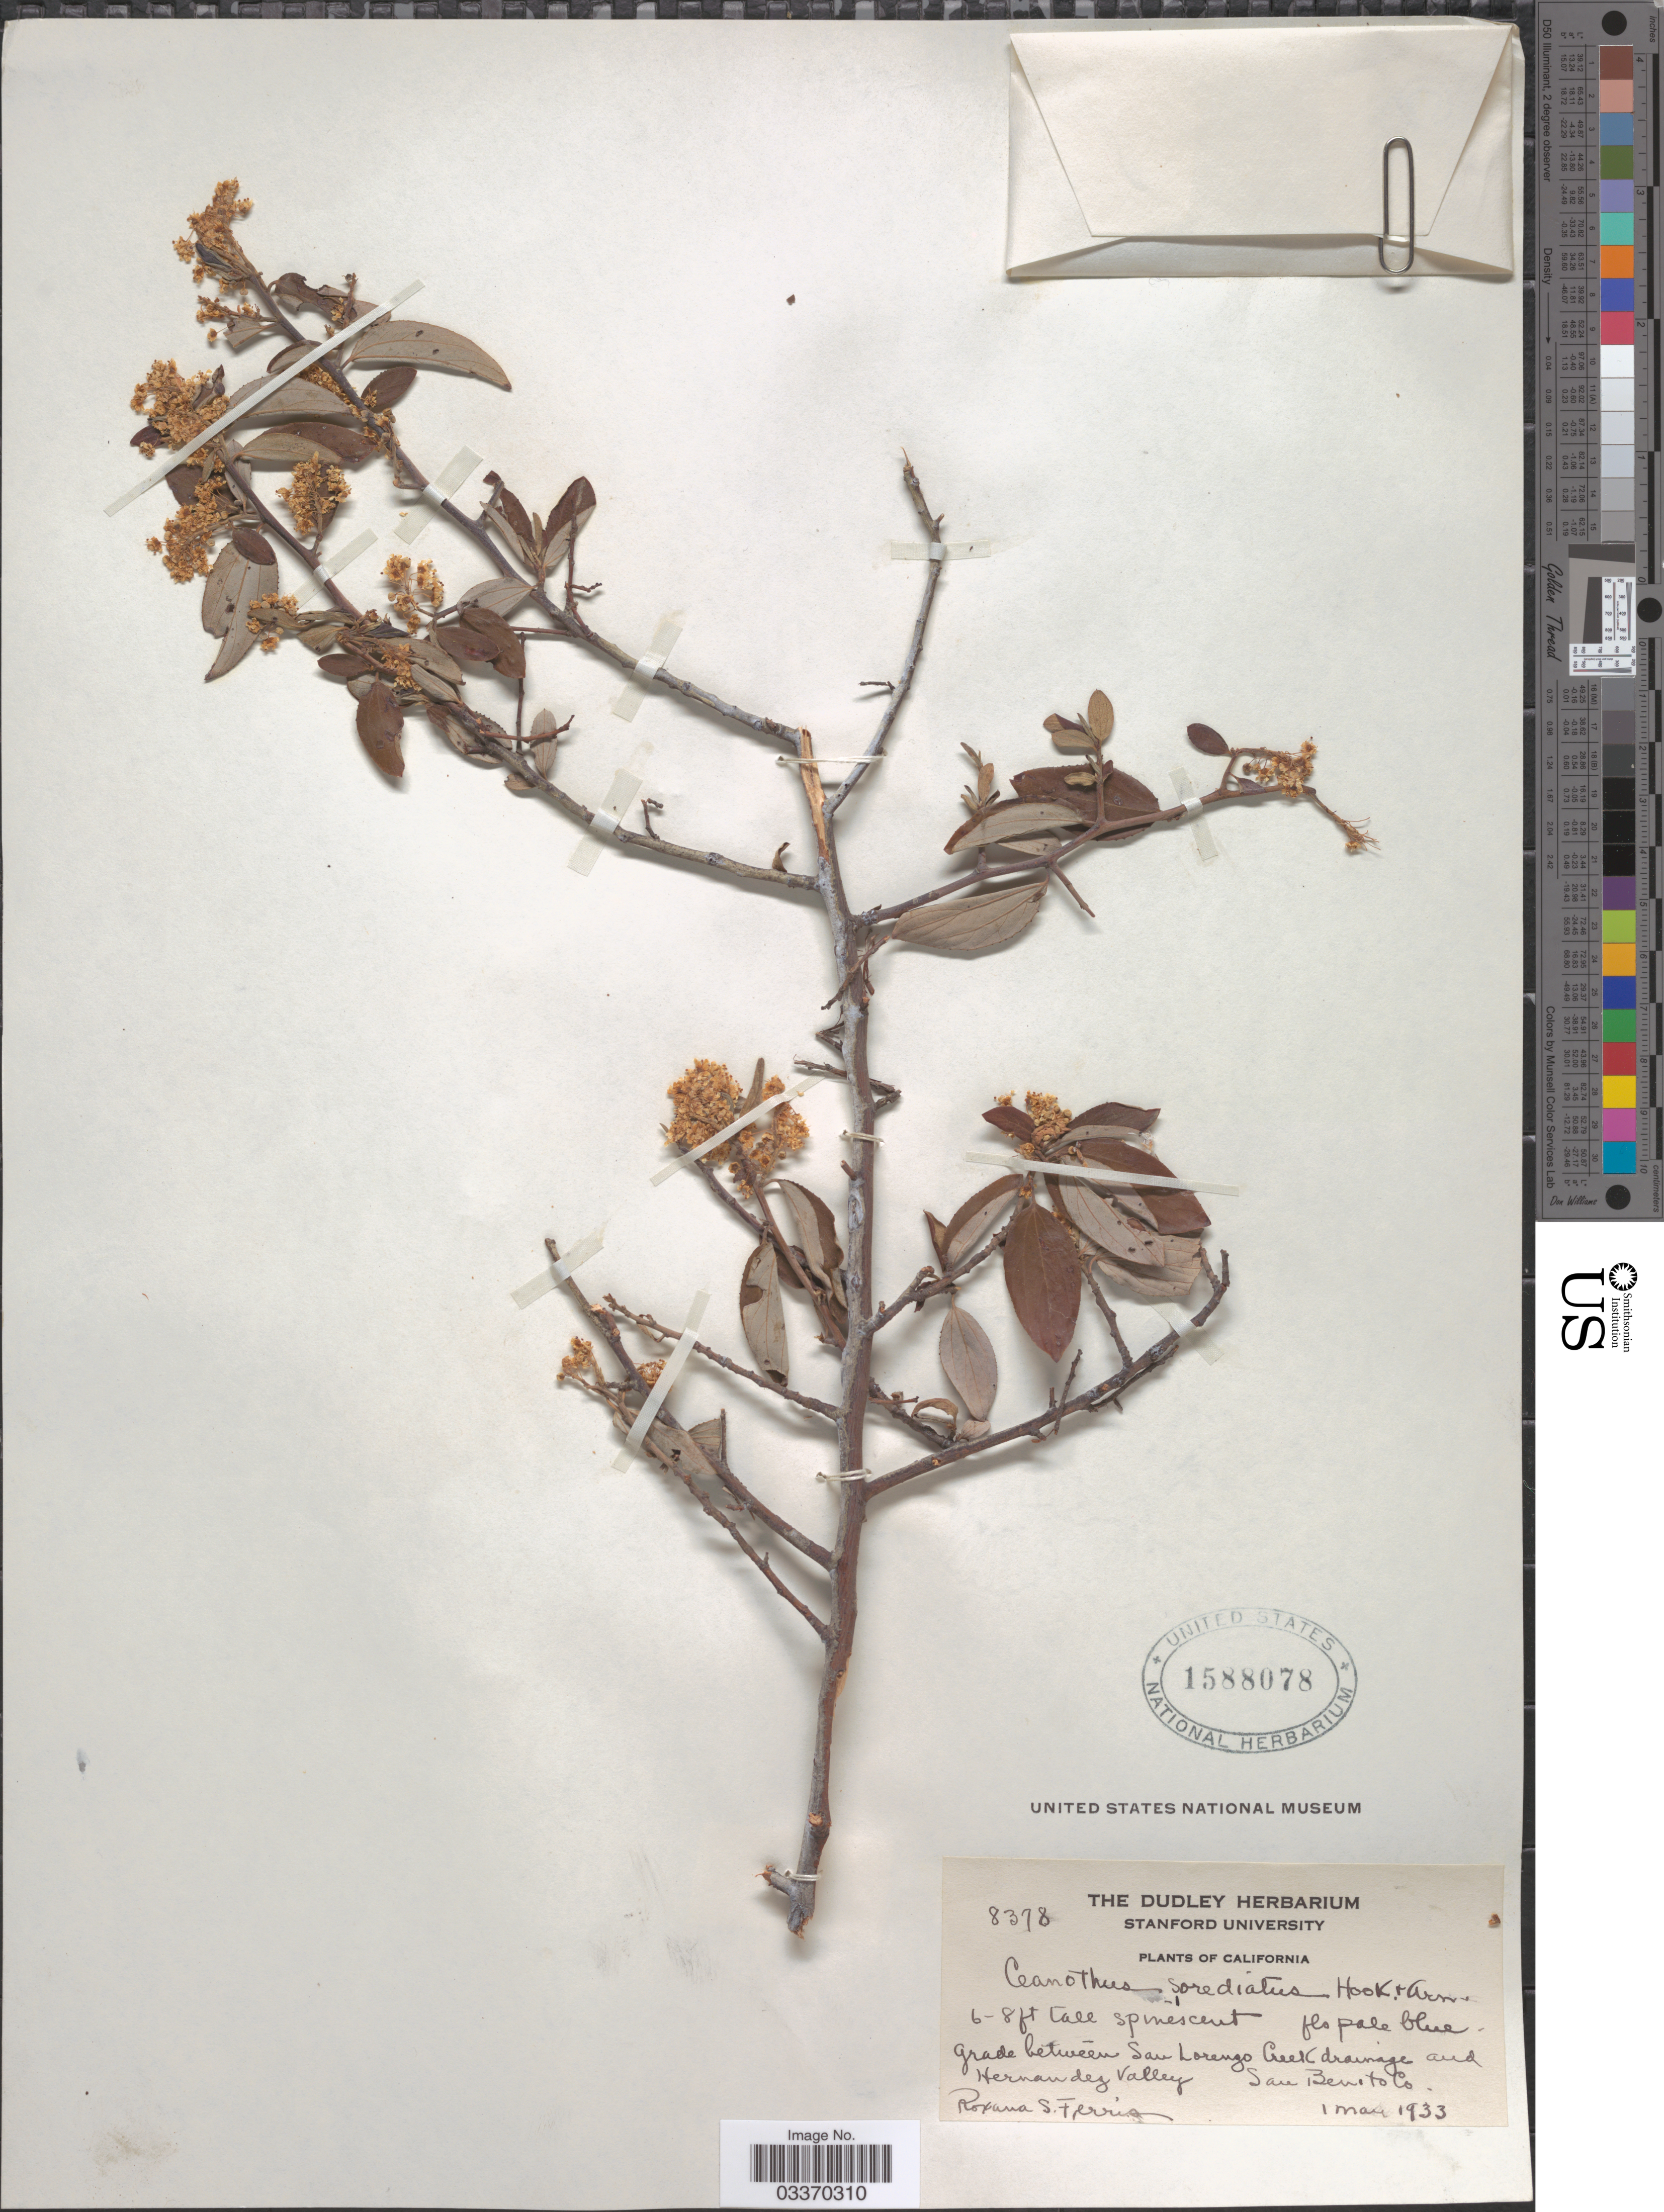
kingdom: Plantae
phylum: Tracheophyta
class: Magnoliopsida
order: Rosales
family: Rhamnaceae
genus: Ceanothus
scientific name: Ceanothus sorediatus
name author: Hook. & Arn.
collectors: R. S. Ferris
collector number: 8378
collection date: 1933-05-01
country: United States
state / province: California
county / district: San Benito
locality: Grade between San Lorenzo Creek (drainage and Hernandez Valley). San Benito Co.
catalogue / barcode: US 1588078